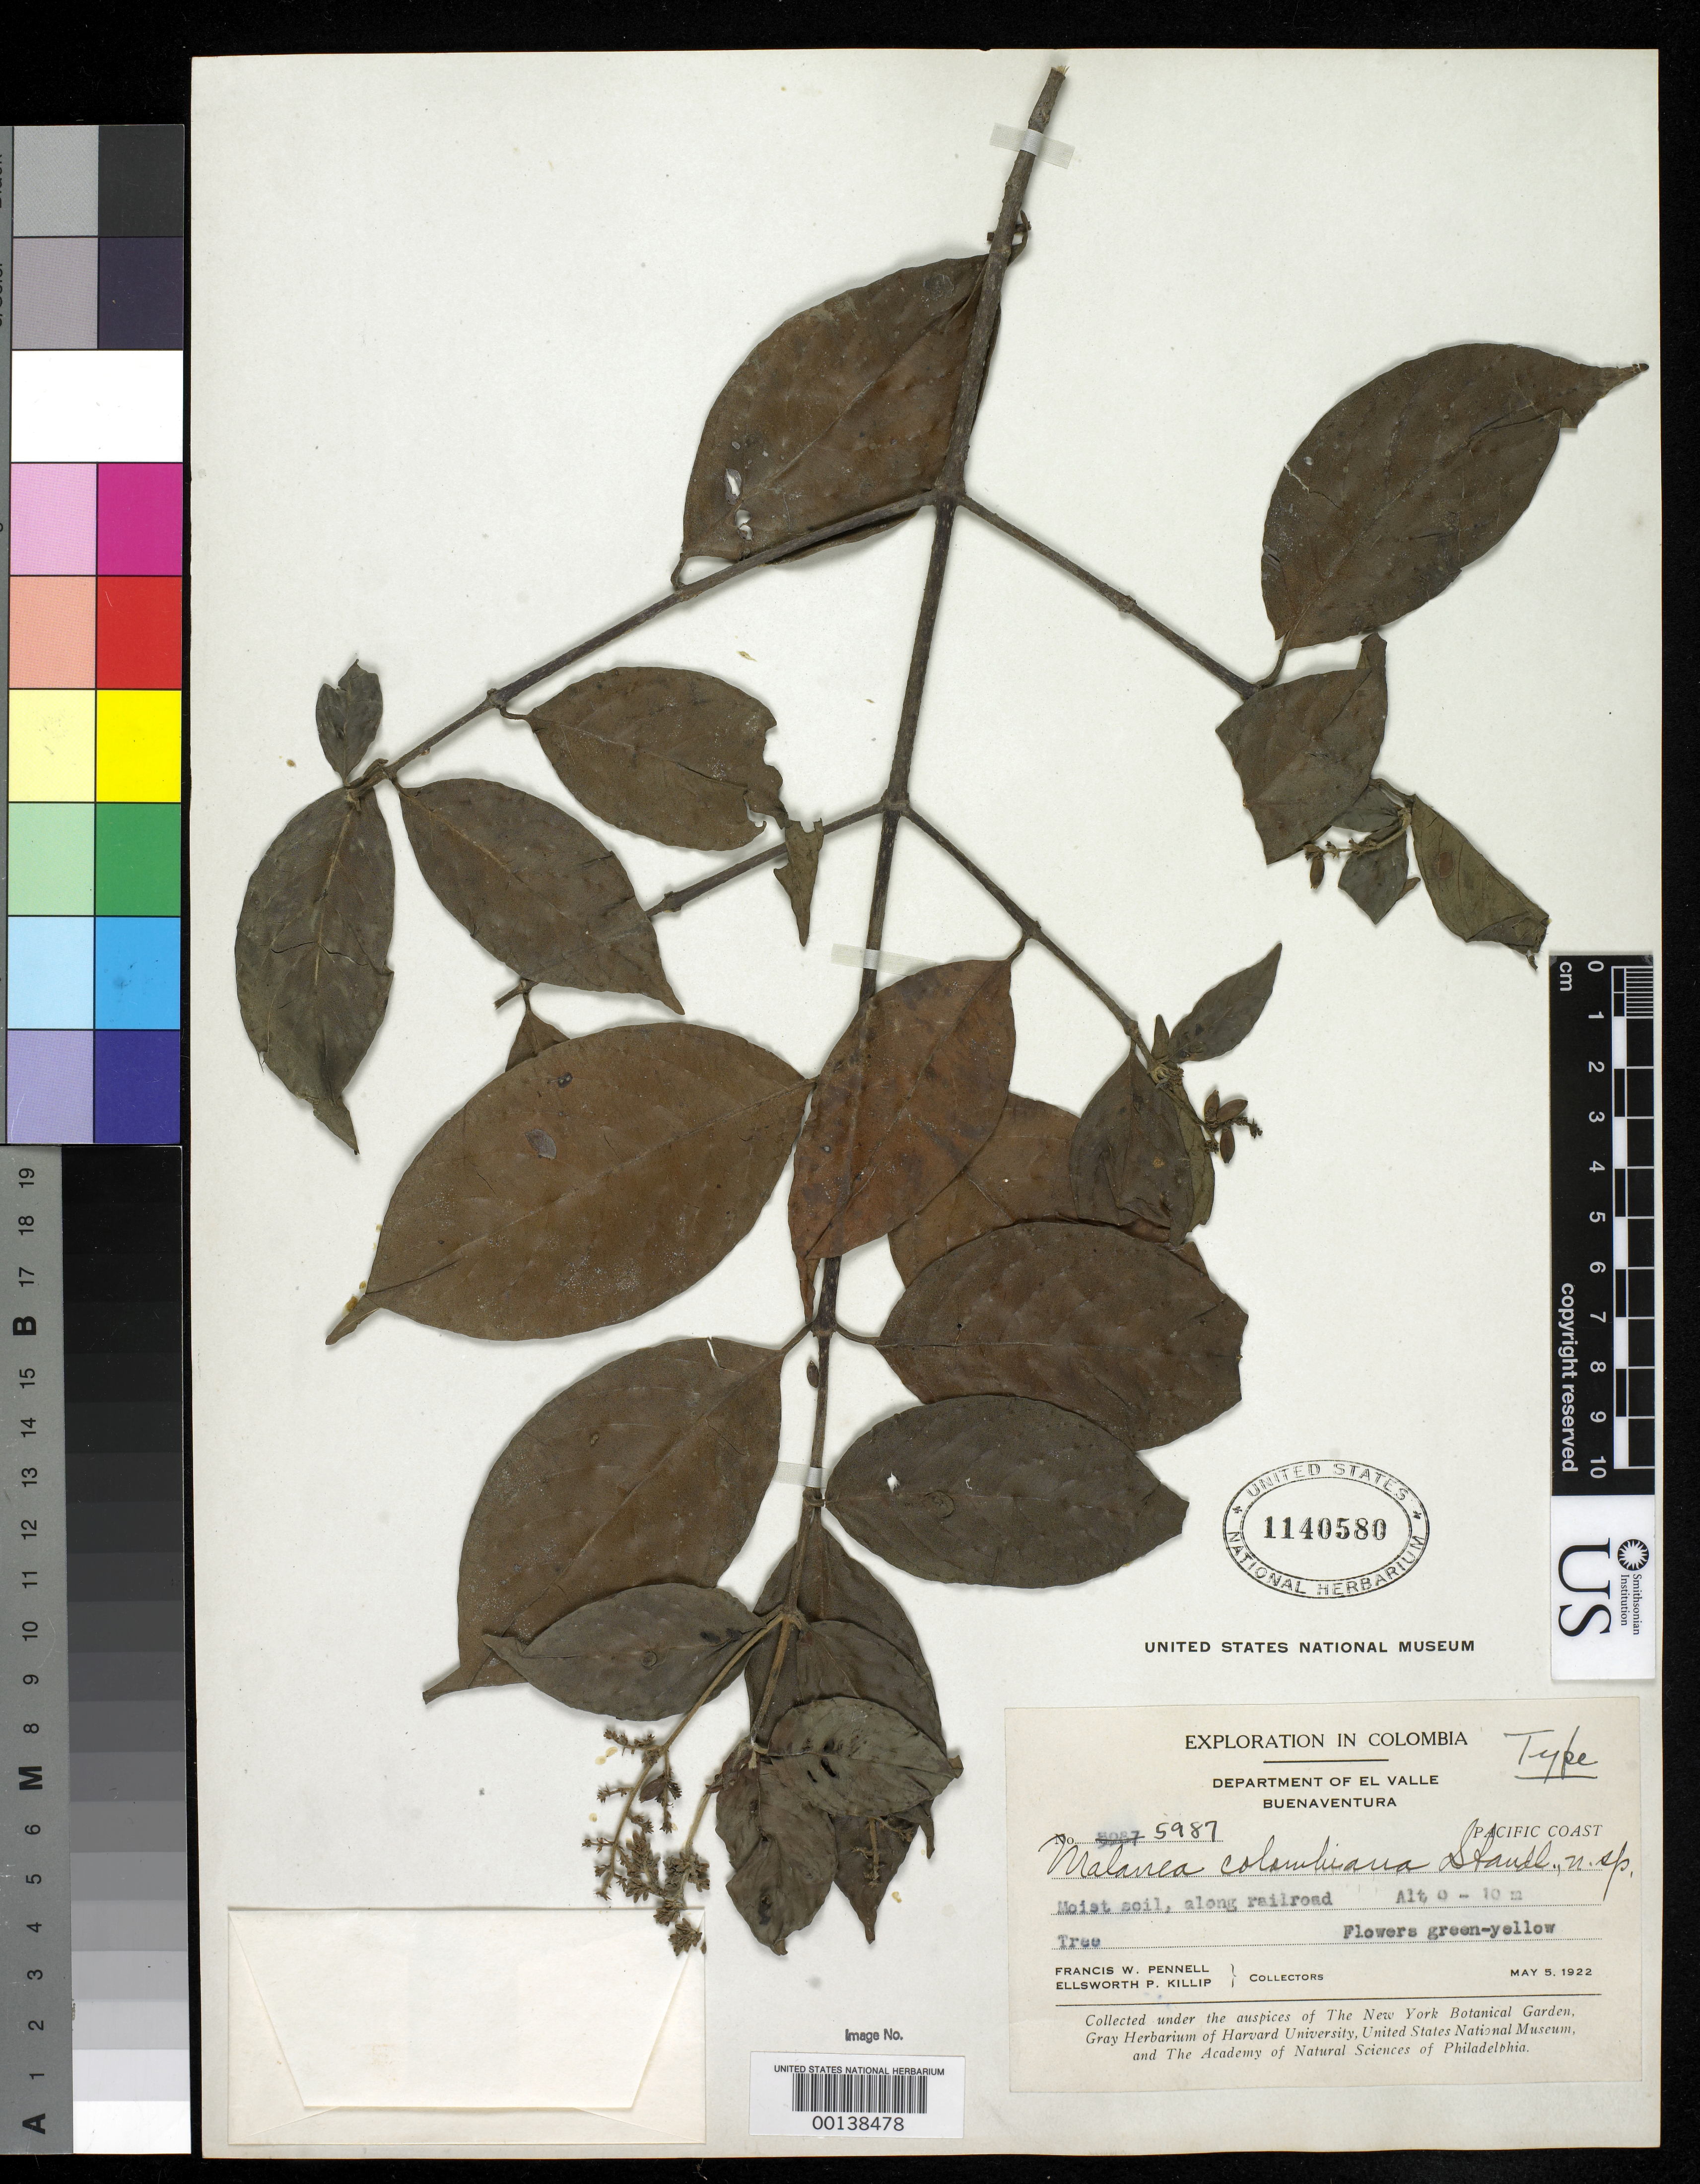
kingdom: Plantae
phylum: Tracheophyta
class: Magnoliopsida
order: Gentianales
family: Rubiaceae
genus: Malanea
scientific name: Malanea colombiana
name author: Standl.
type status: Holotype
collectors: F. W. Pennell & E. P. Killip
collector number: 5987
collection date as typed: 05 May 1922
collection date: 1922-05-05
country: Colombia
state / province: Valle del Cauca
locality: Buena Ventura.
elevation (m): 0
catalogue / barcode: US 1140580